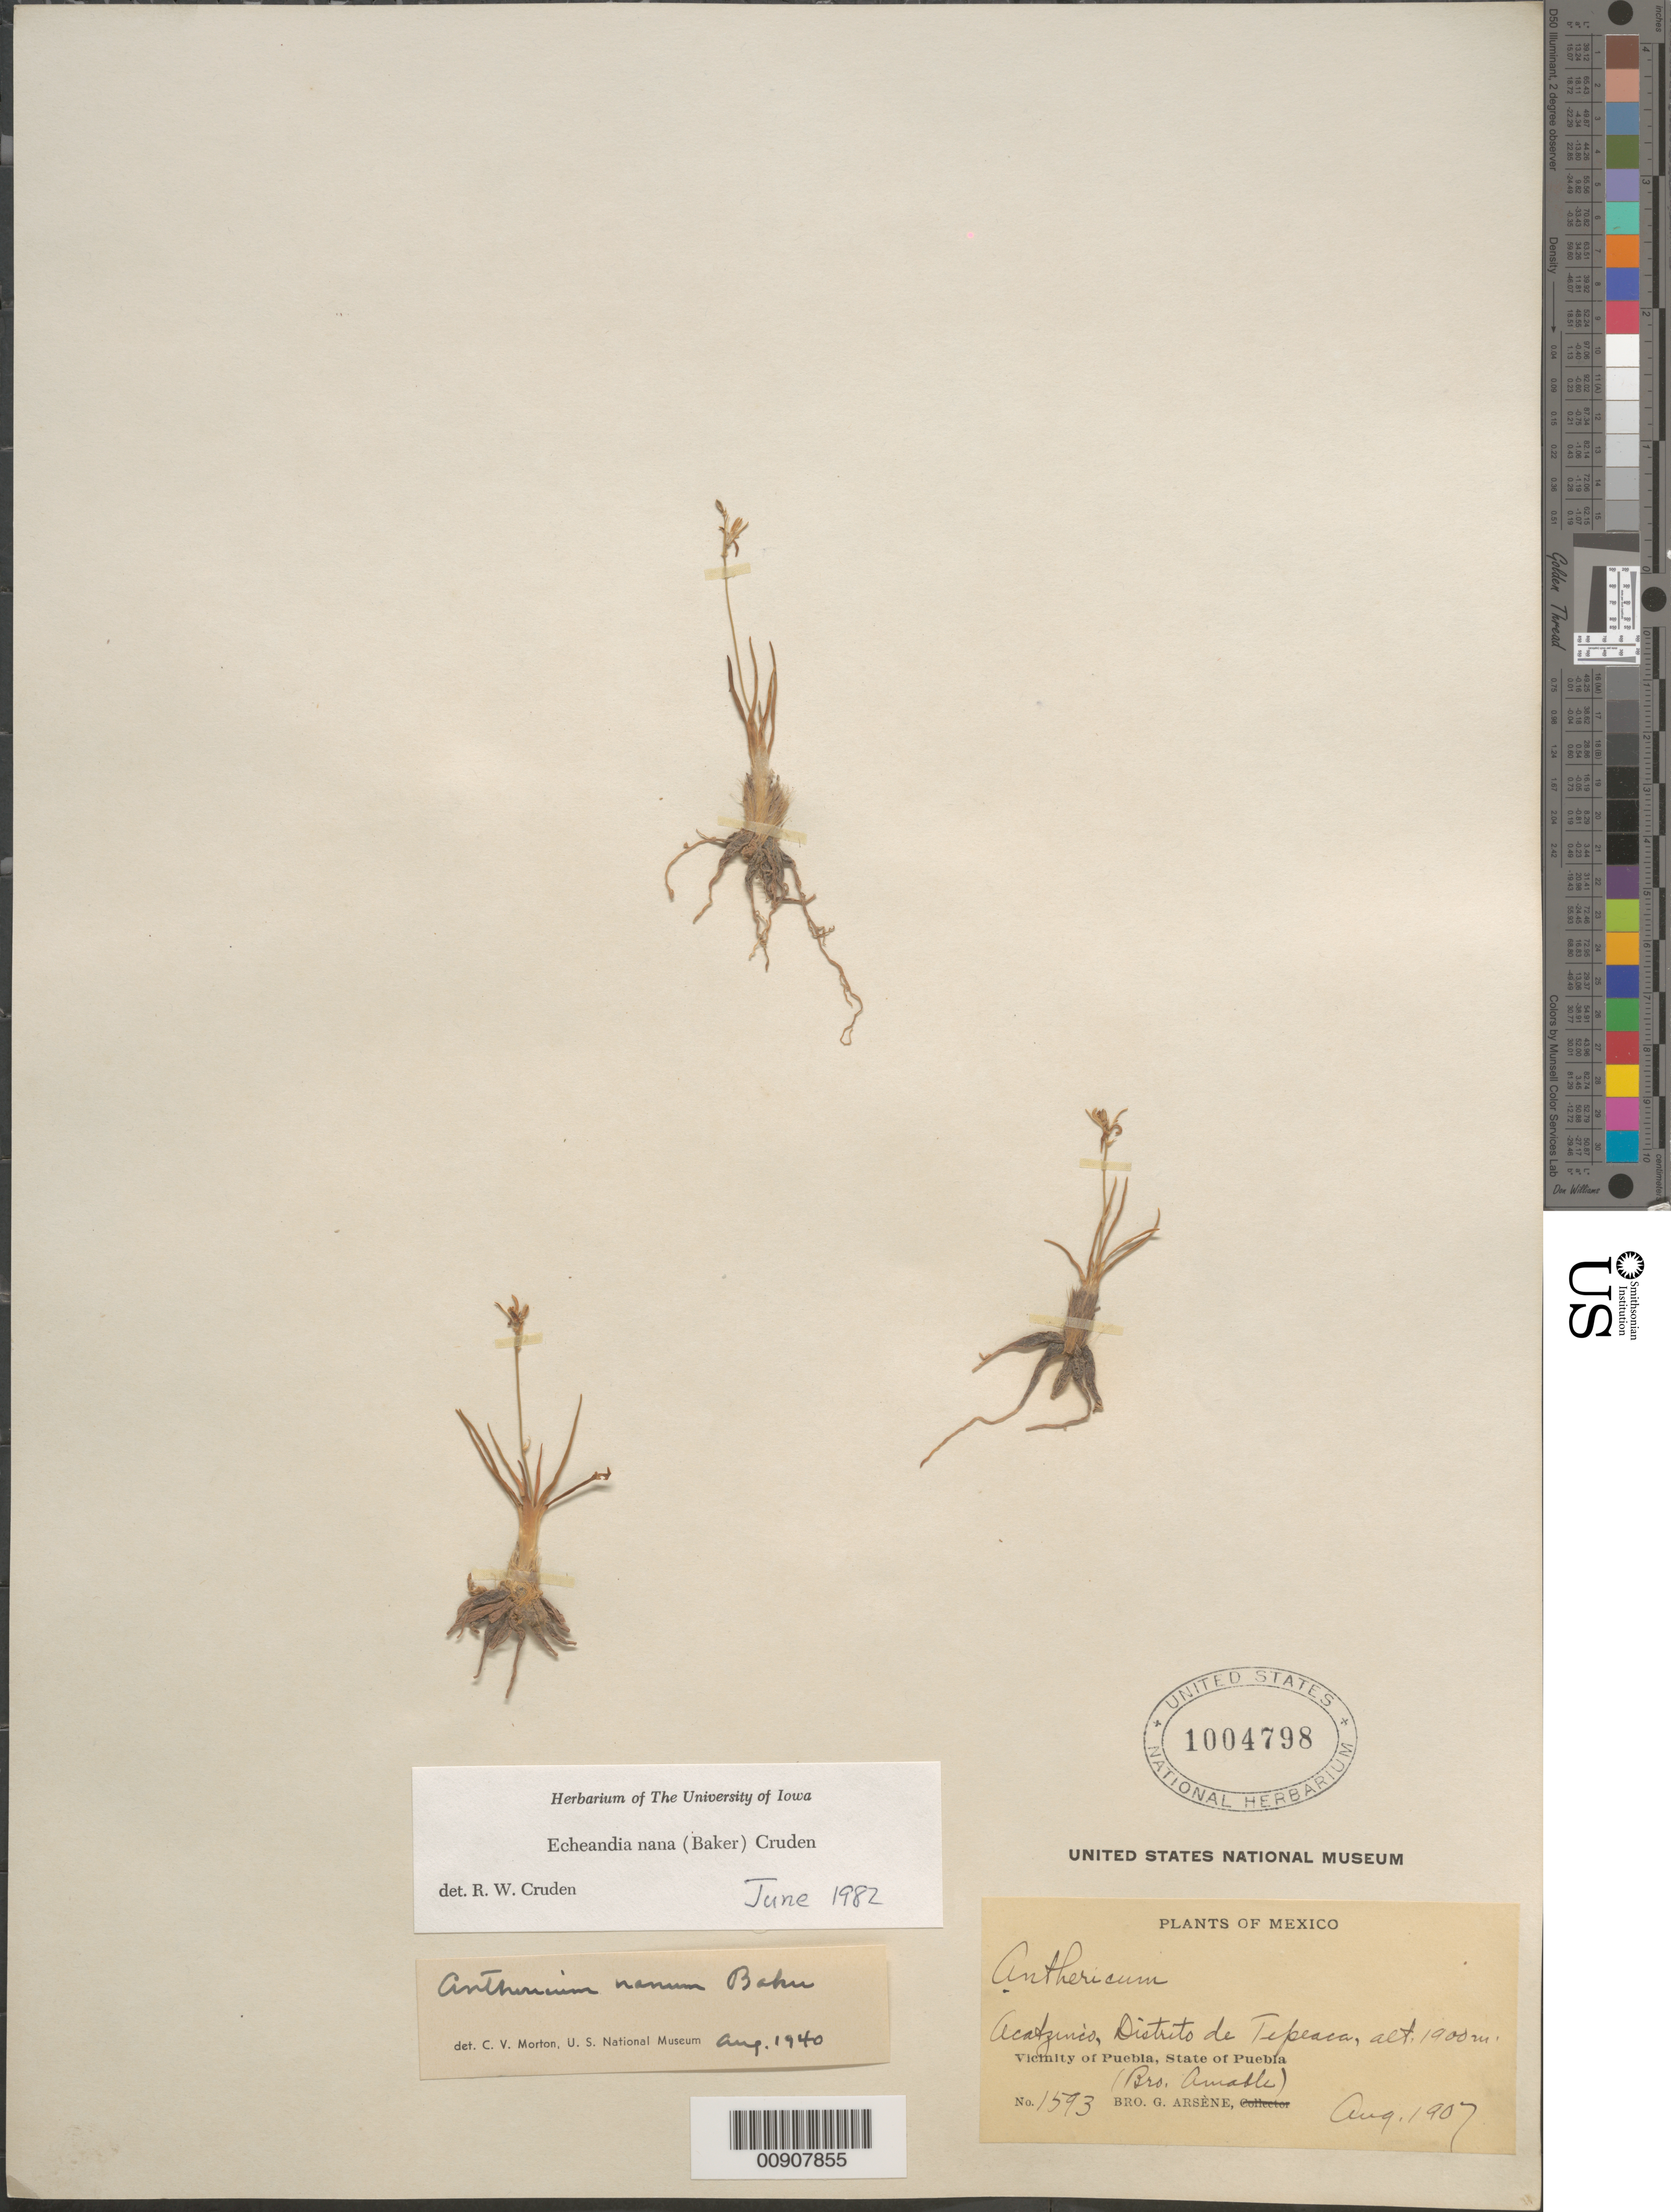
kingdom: Plantae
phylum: Tracheophyta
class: Liliopsida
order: Asparagales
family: Asparagaceae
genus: Echeandia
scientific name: Echeandia nana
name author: (Baker) Cruden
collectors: B. Amable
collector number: Arsène, Bro. G. No. 1593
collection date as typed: Aug 1907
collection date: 1907-08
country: Mexico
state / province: Puebla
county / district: Tepeaca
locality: Acatzinco, Distrito de Tepeaca. Vicinity of Puebla, State of Puebla.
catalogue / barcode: US 1004798